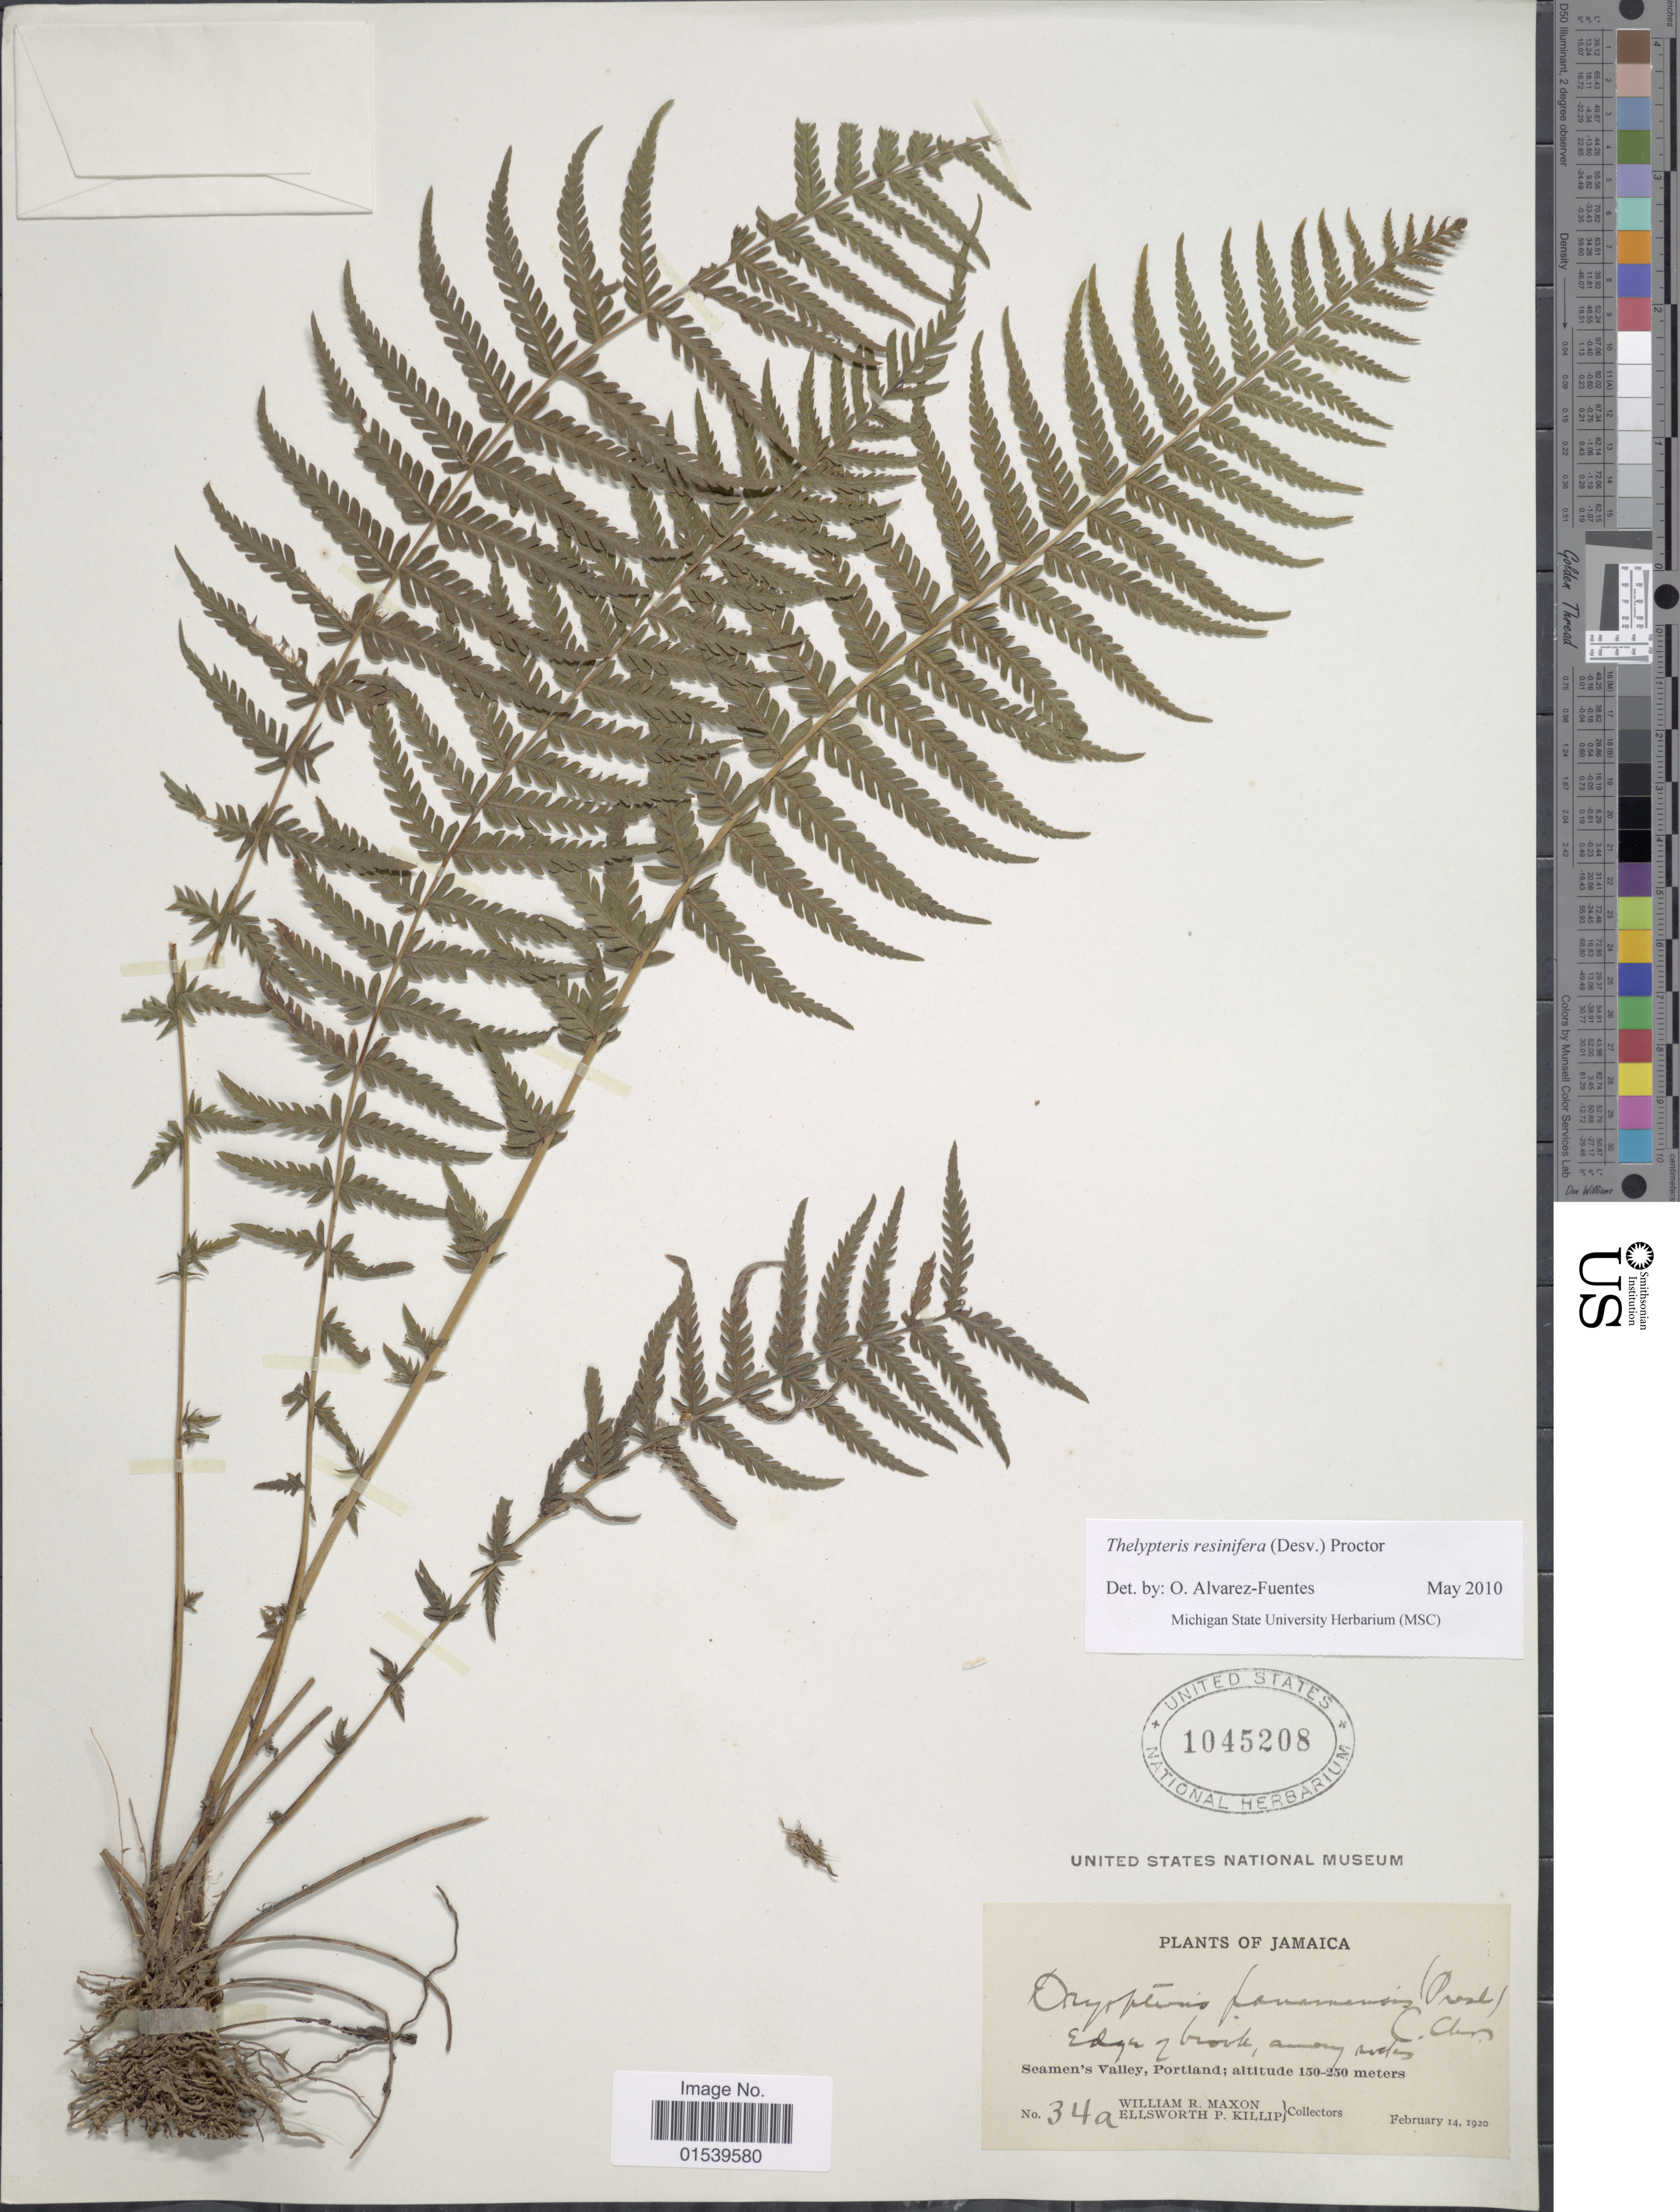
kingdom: Plantae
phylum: Tracheophyta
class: Polypodiopsida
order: Polypodiales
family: Thelypteridaceae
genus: Amauropelta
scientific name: Amauropelta resinifera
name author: (Desv.) Pic. Serm.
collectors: W. R. Maxon & E. P. Killip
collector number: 34a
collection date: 1920-02-14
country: Jamaica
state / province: Portland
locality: Seamens's Valley, Portland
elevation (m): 150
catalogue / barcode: US 1045208